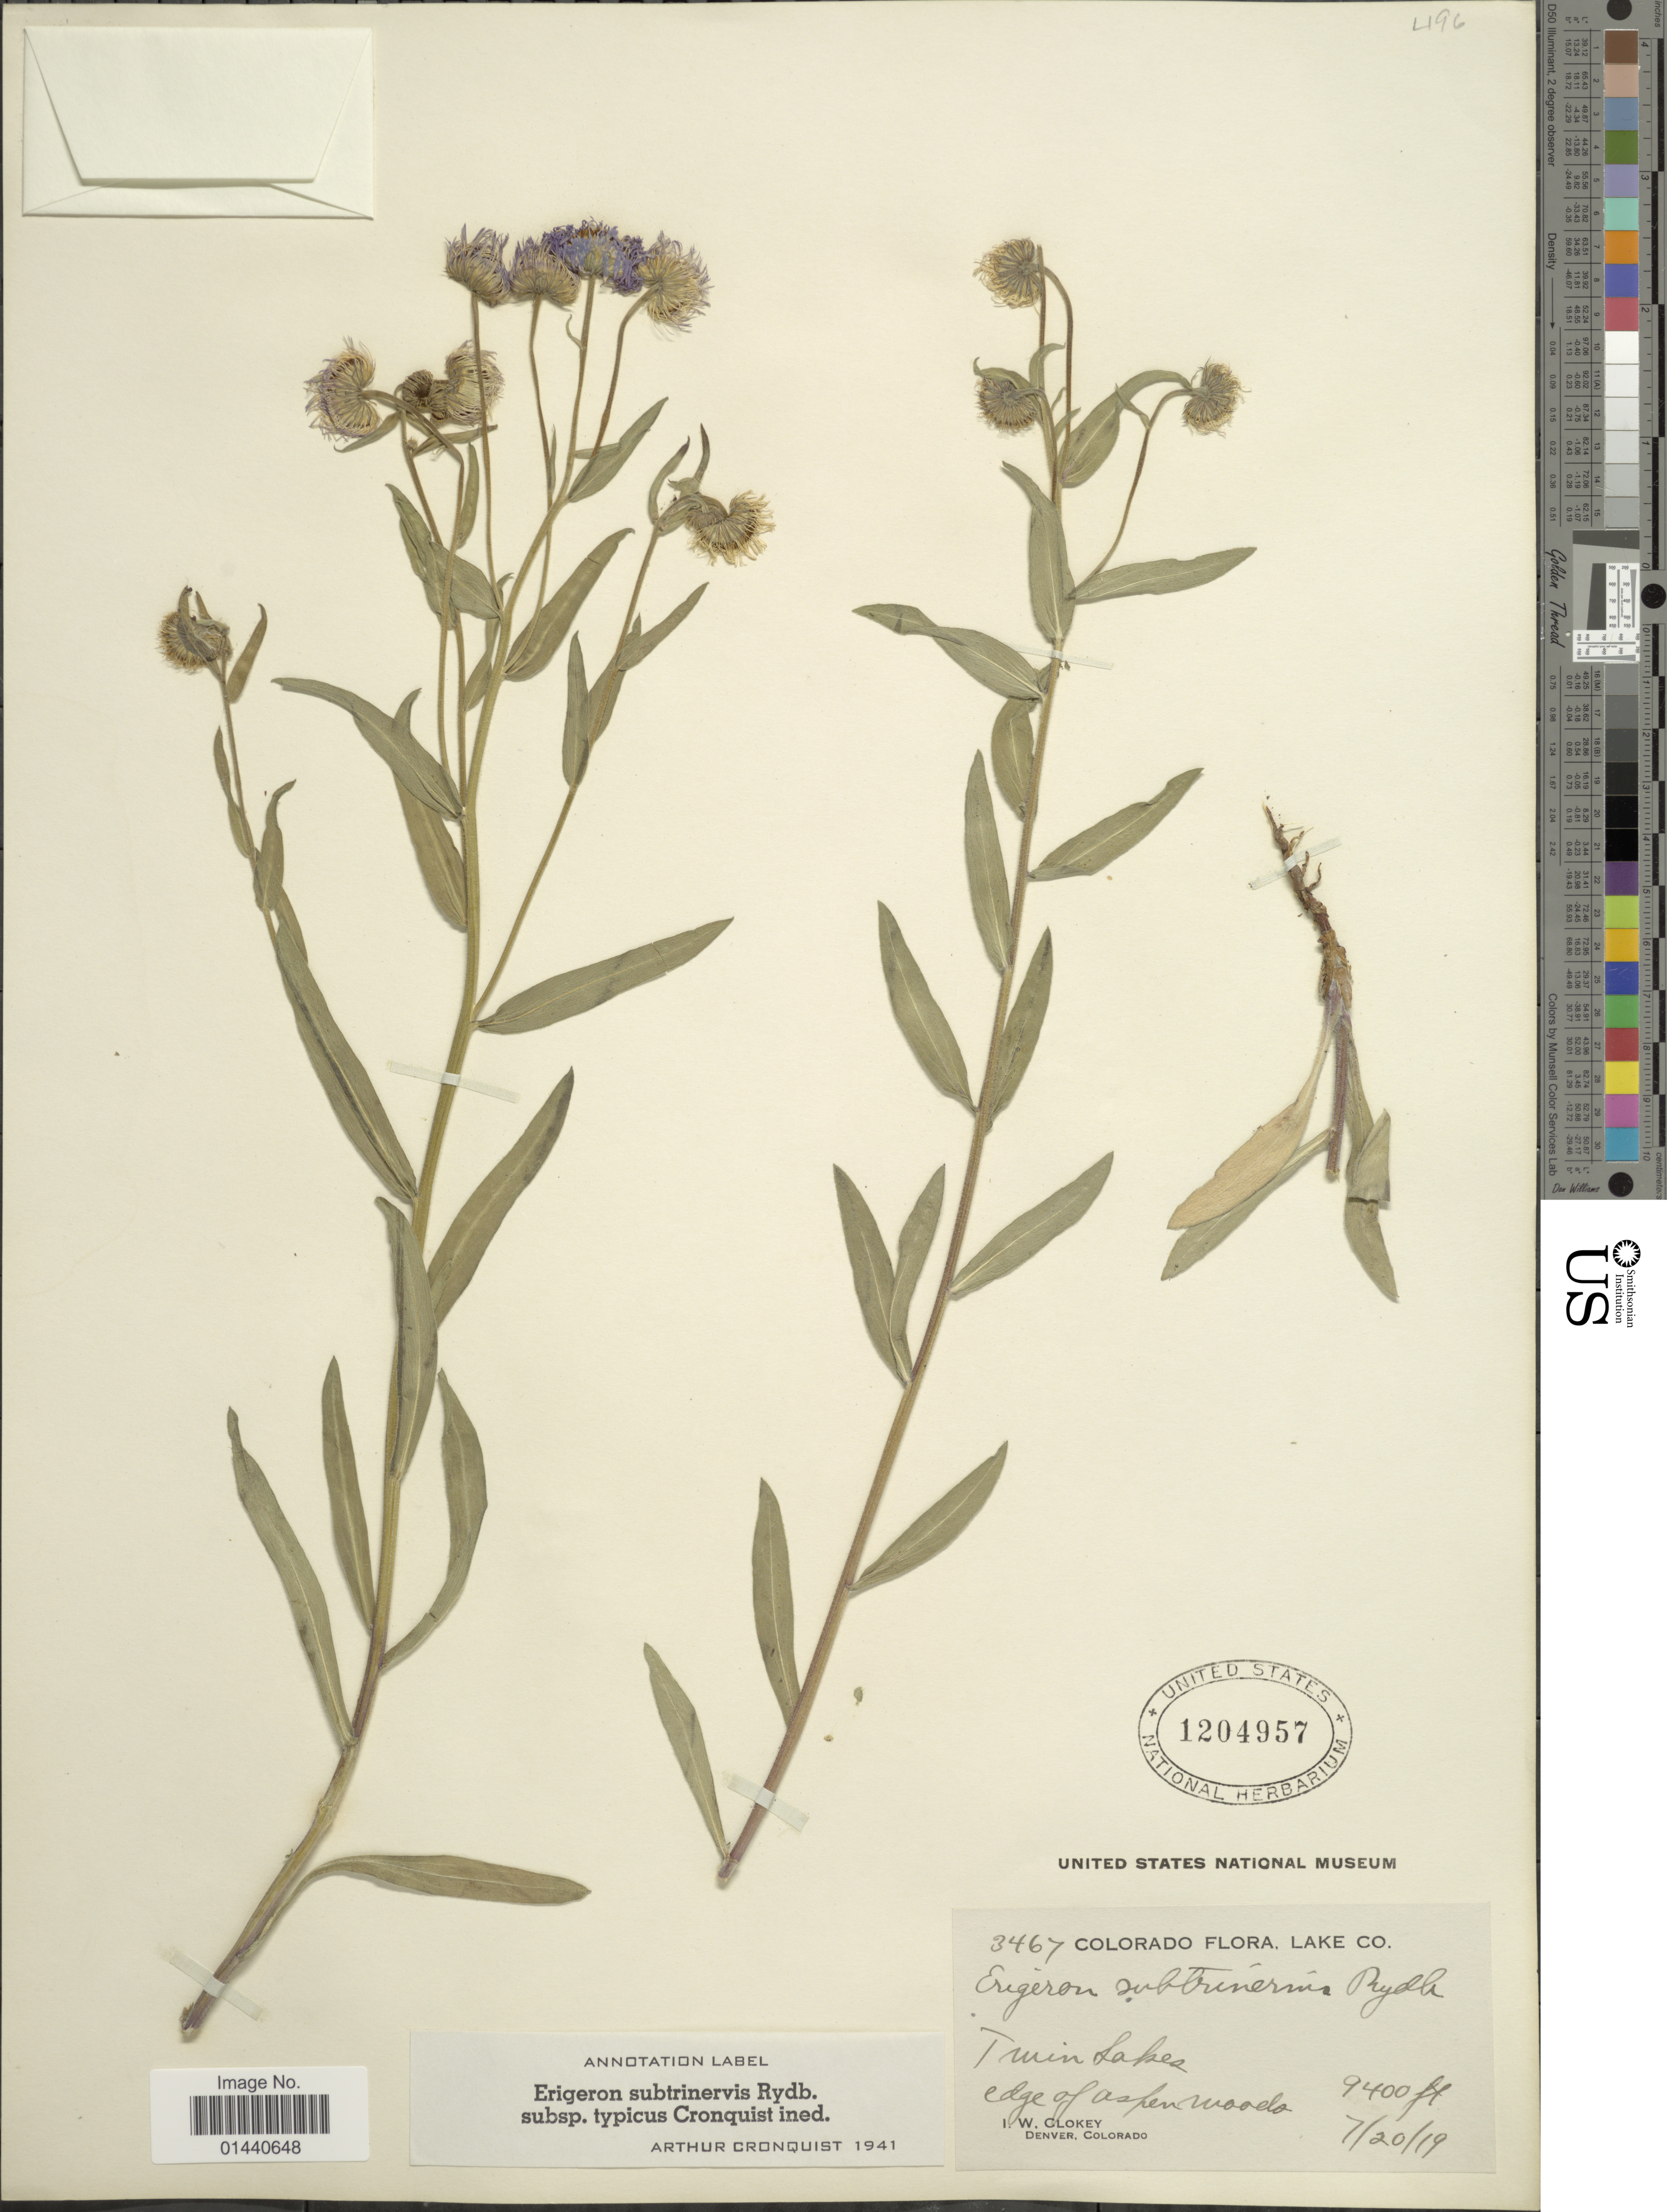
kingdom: Plantae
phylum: Tracheophyta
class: Magnoliopsida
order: Asterales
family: Asteraceae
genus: Erigeron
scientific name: Erigeron subtrinervis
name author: Rydb. ex Porter & Britton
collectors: I. W. Clokey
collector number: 3467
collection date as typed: Transcribed d/m/y: 20/7/19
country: United States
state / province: Colorado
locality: Lake Co. Twin Lakes.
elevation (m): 2865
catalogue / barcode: US 1204957